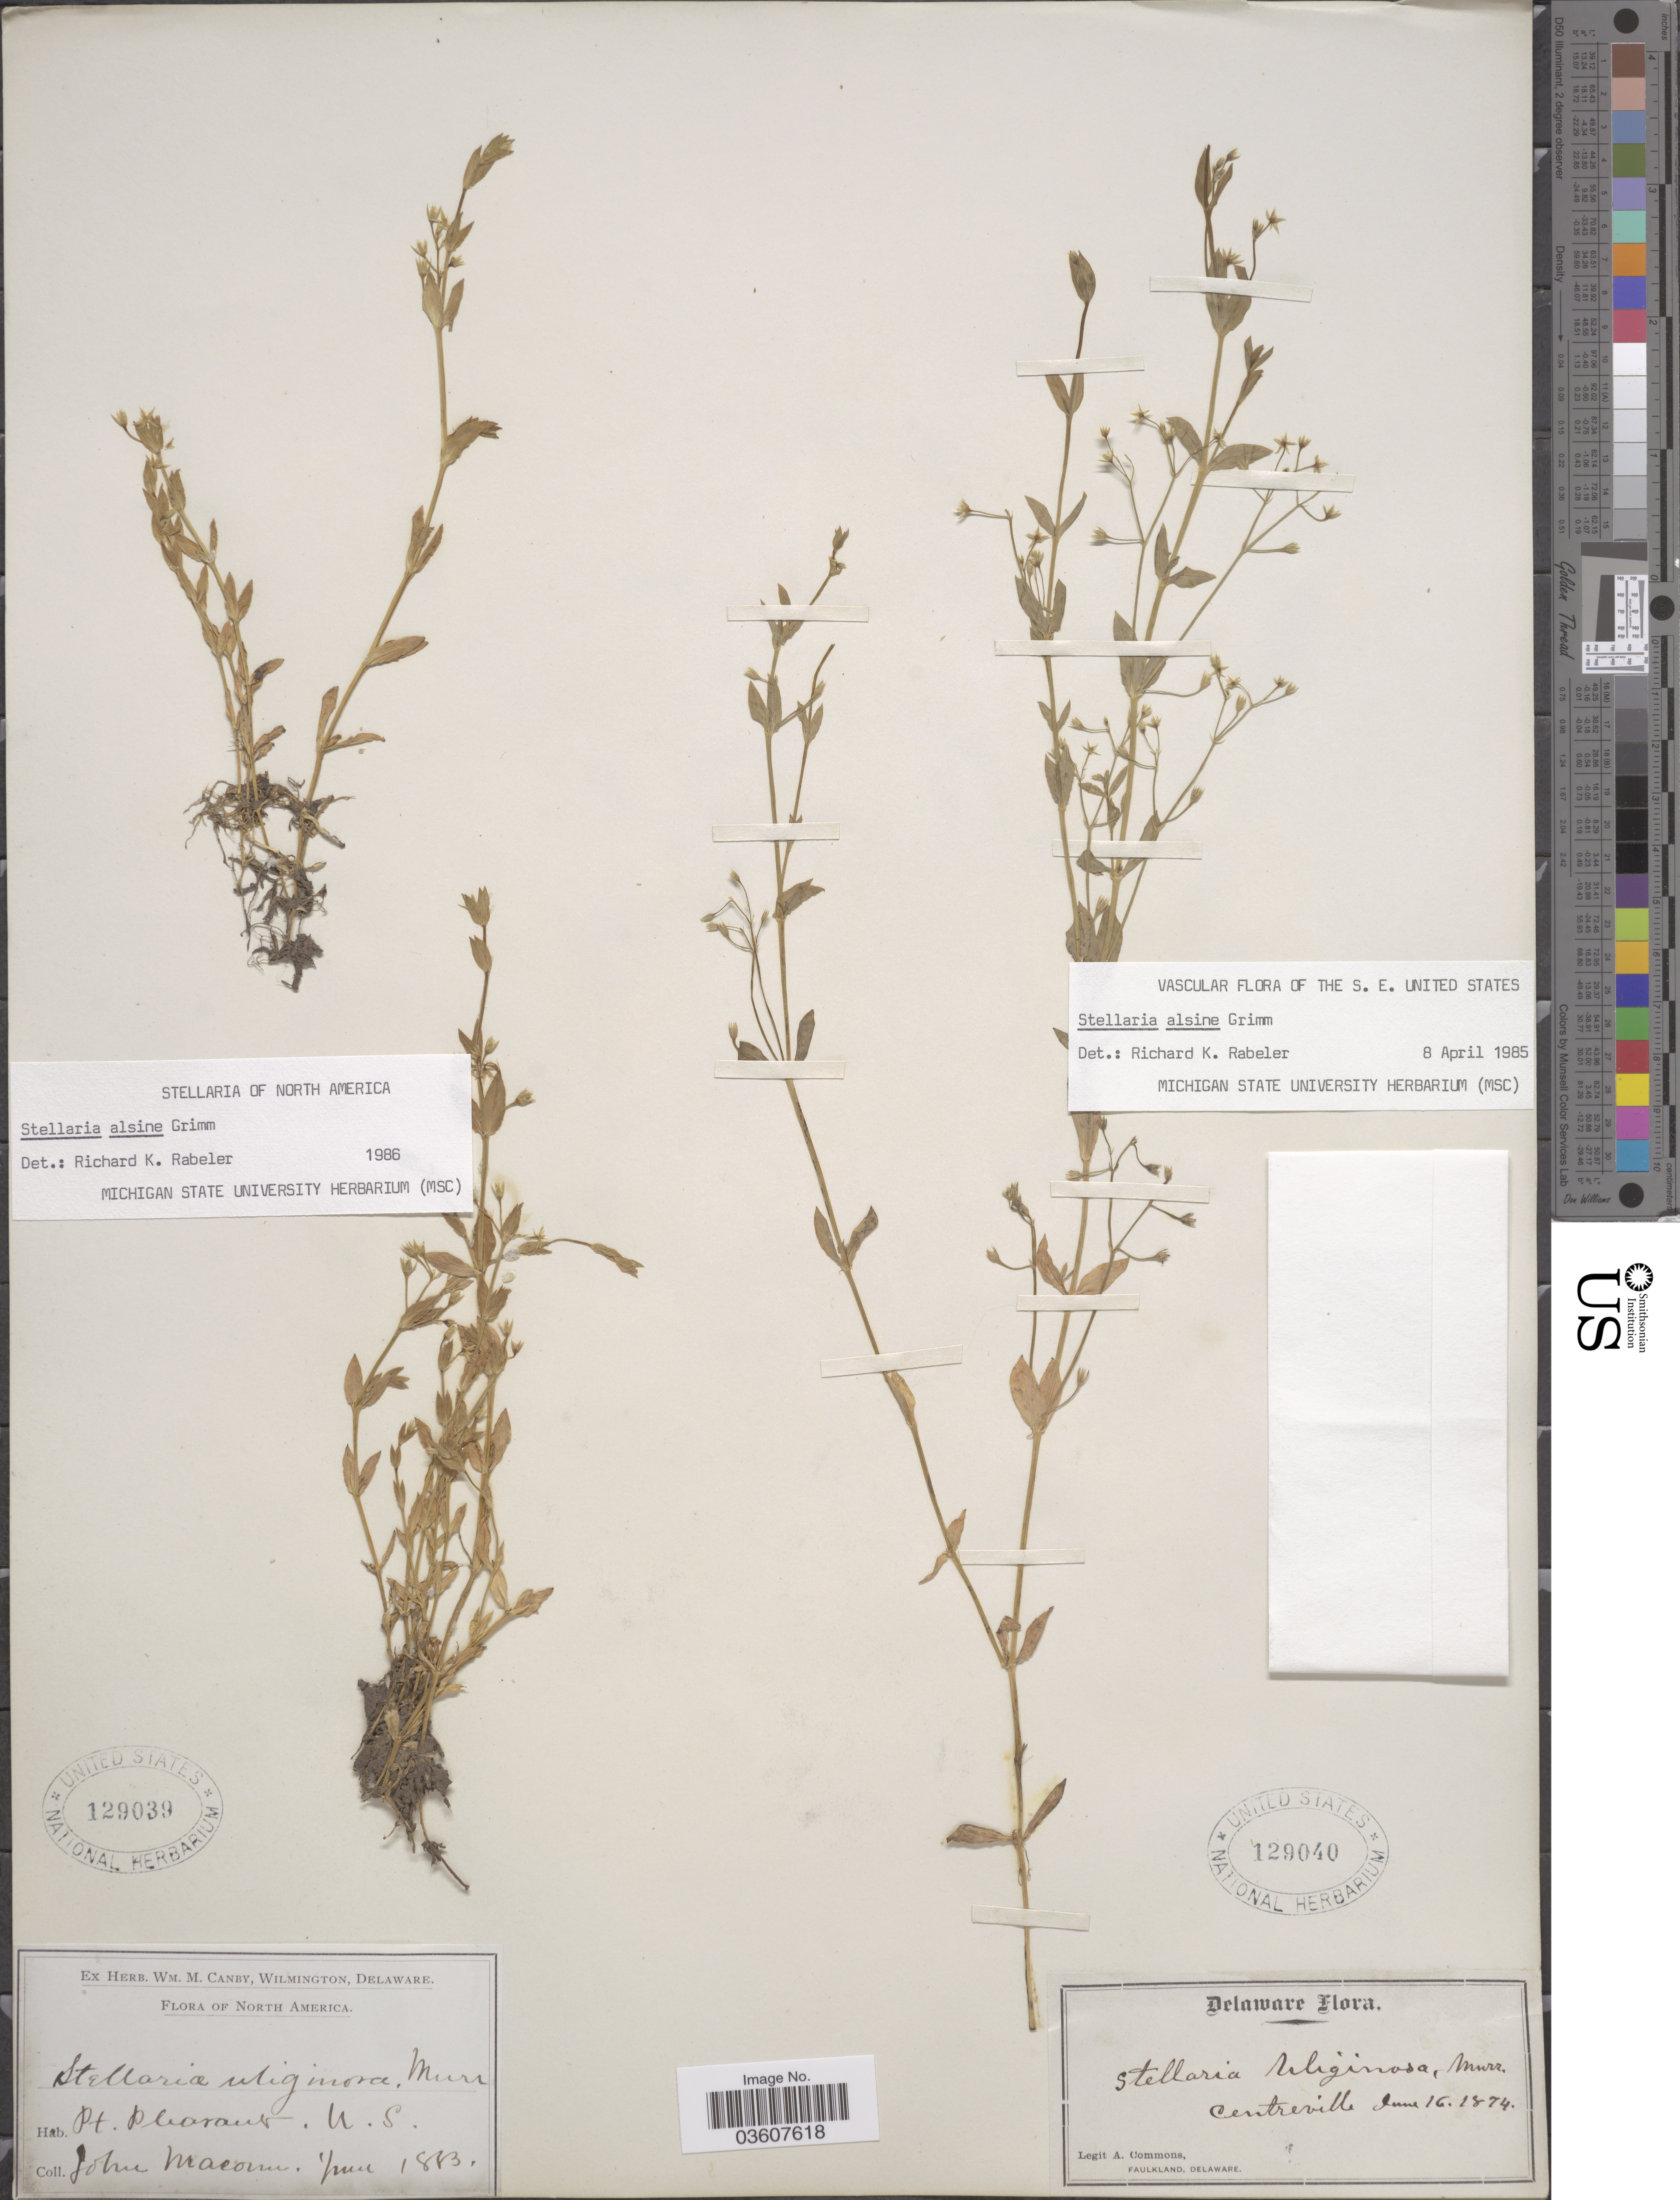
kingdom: Plantae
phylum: Tracheophyta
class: Magnoliopsida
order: Caryophyllales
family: Caryophyllaceae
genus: Stellaria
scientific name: Stellaria alsine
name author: Grimm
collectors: A. Commons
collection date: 1874-06-16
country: United States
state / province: Delaware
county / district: New Castle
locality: Centreville.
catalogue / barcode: US 129040-2